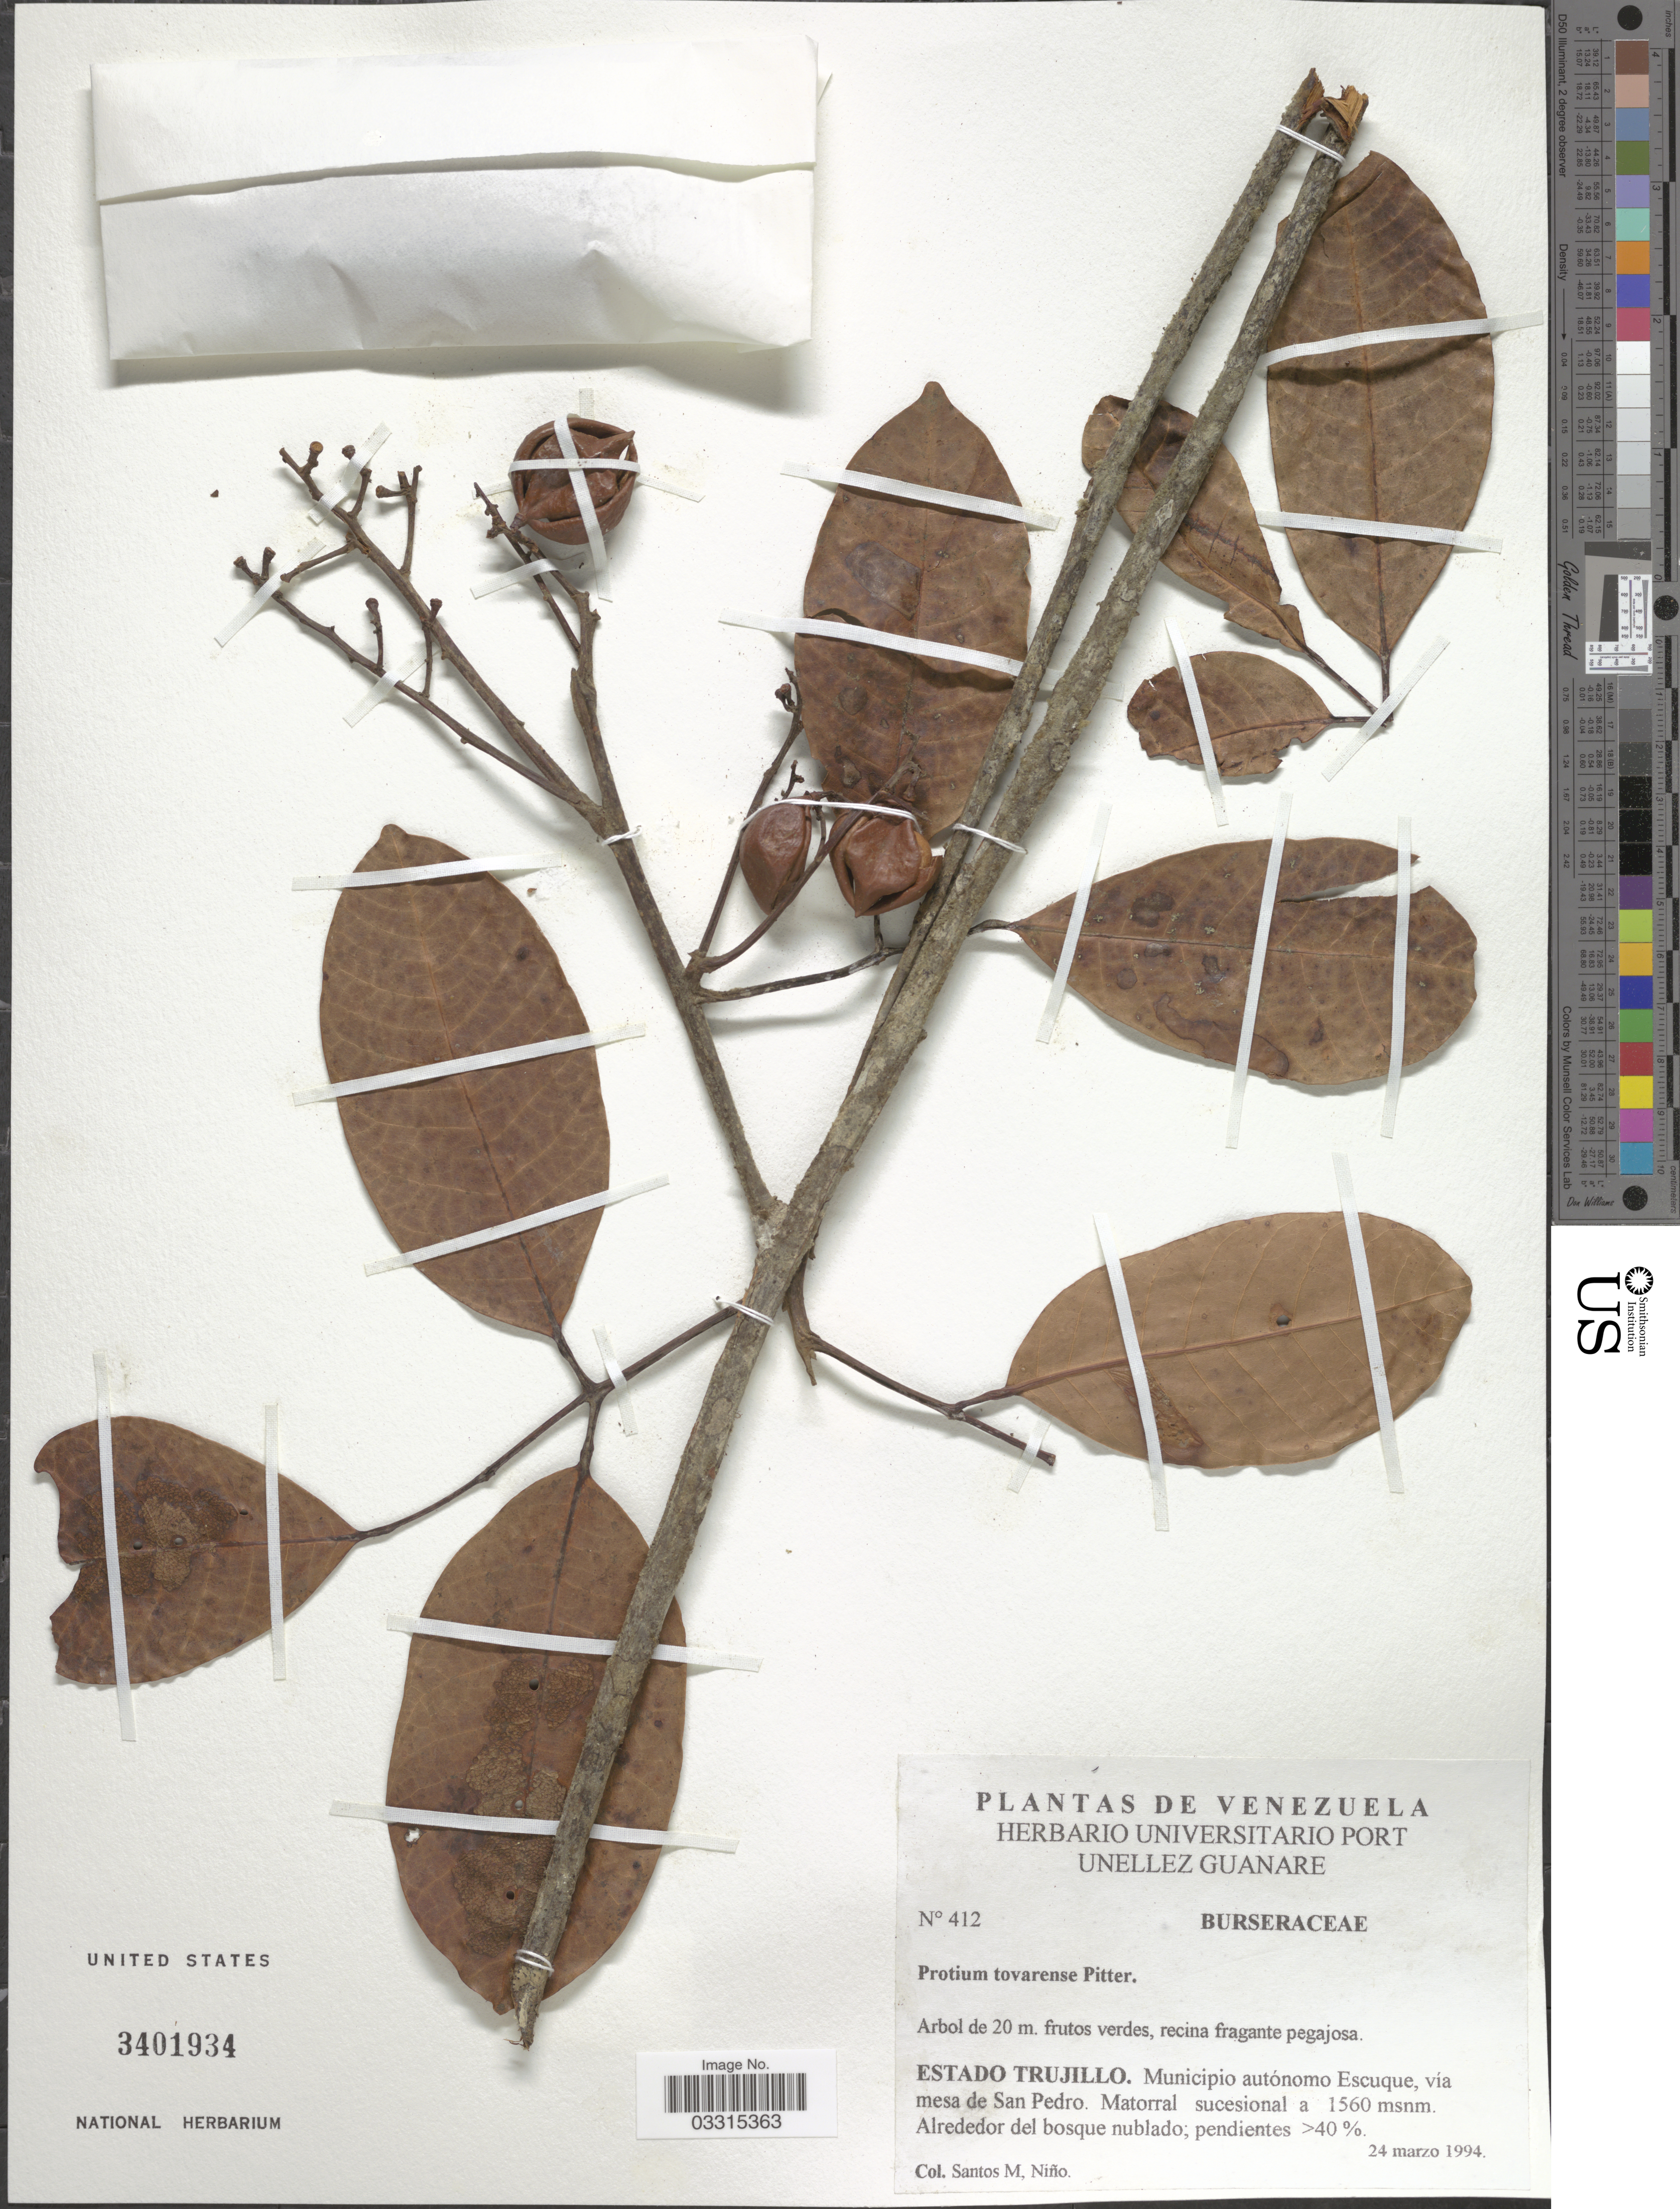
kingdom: Plantae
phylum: Tracheophyta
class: Magnoliopsida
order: Sapindales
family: Burseraceae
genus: Protium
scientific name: Protium tovarense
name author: Pittier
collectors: S. M. Niño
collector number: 412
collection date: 1994-03-24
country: Venezuela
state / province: Trujillo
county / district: Valera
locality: Vía Mesa de San Pedro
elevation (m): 1560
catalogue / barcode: US 3401934